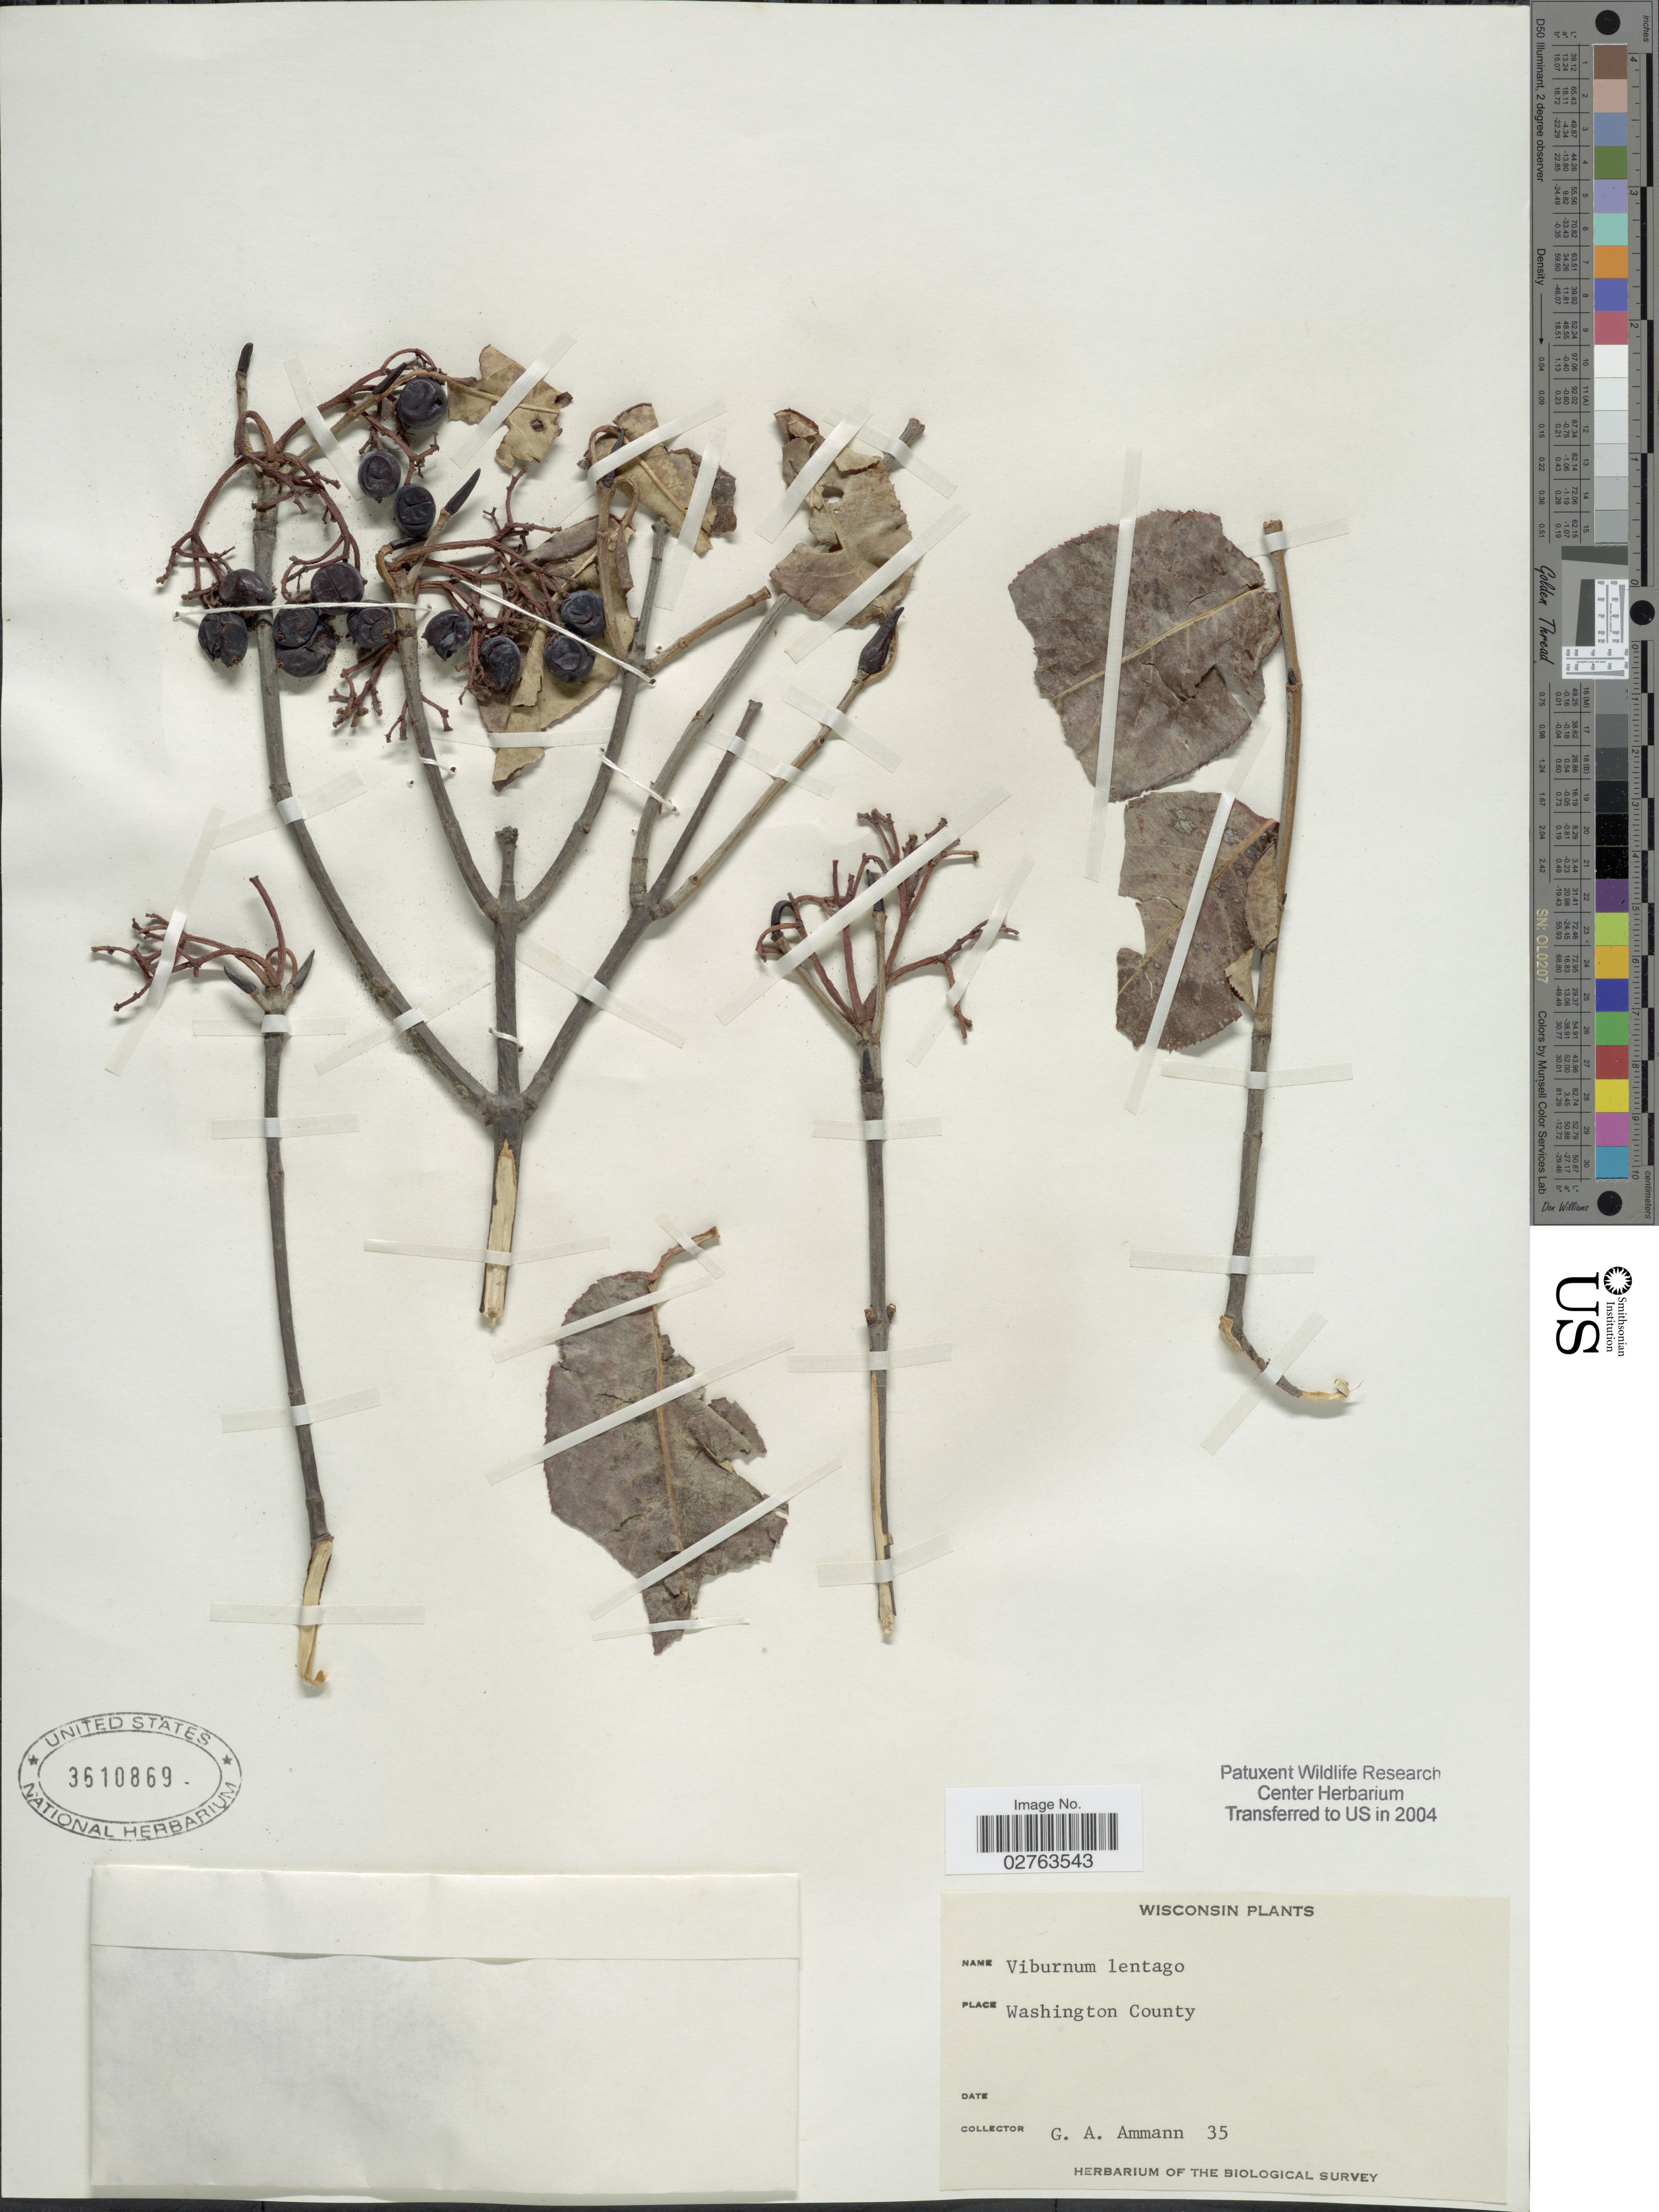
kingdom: Plantae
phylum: Tracheophyta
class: Magnoliopsida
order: Dipsacales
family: Viburnaceae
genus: Viburnum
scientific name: Viburnum lentago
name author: L.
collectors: G. Ammann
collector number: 35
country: United States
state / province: Wisconsin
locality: Washington County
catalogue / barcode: US 3610869